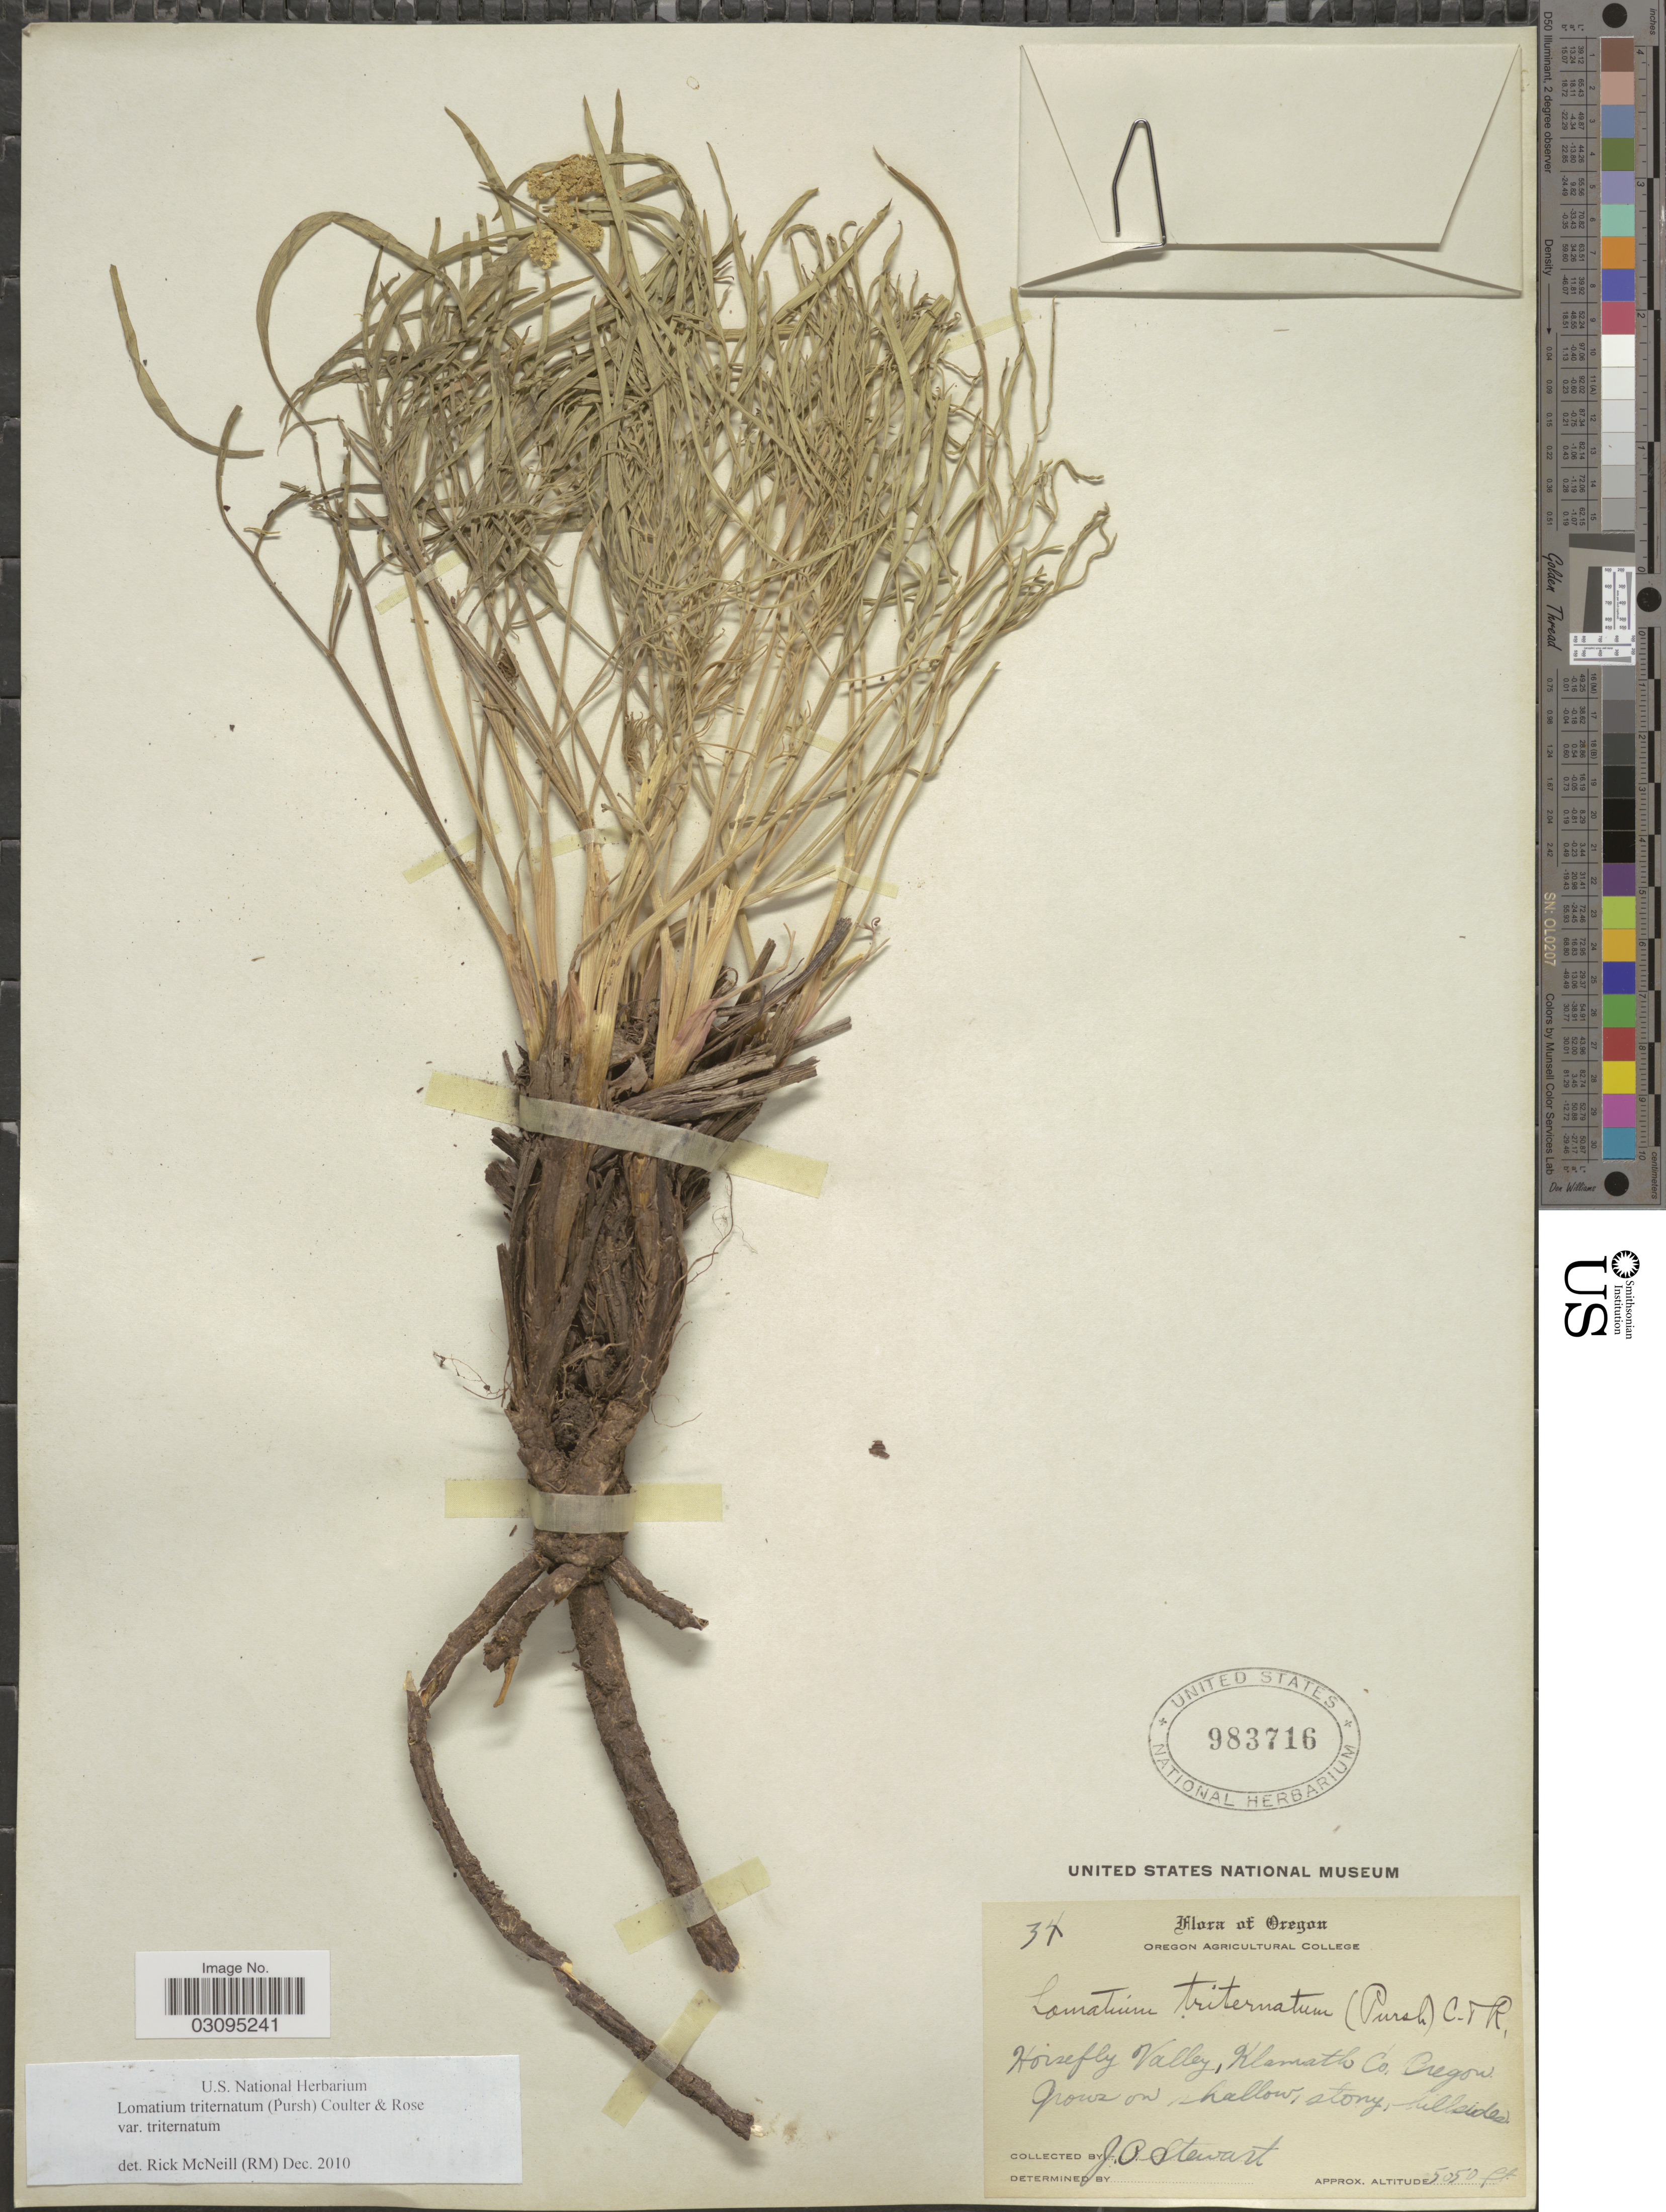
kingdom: Plantae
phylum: Tracheophyta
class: Magnoliopsida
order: Apiales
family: Apiaceae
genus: Lomatium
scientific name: Lomatium triternatum var. triternatum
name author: (Pursh) J.M. Coult. & Rose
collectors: J. Stewart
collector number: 34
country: United States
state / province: Oregon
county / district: Klamath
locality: Horsefly Valley, Klamath Co.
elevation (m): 1539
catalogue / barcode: US 983716